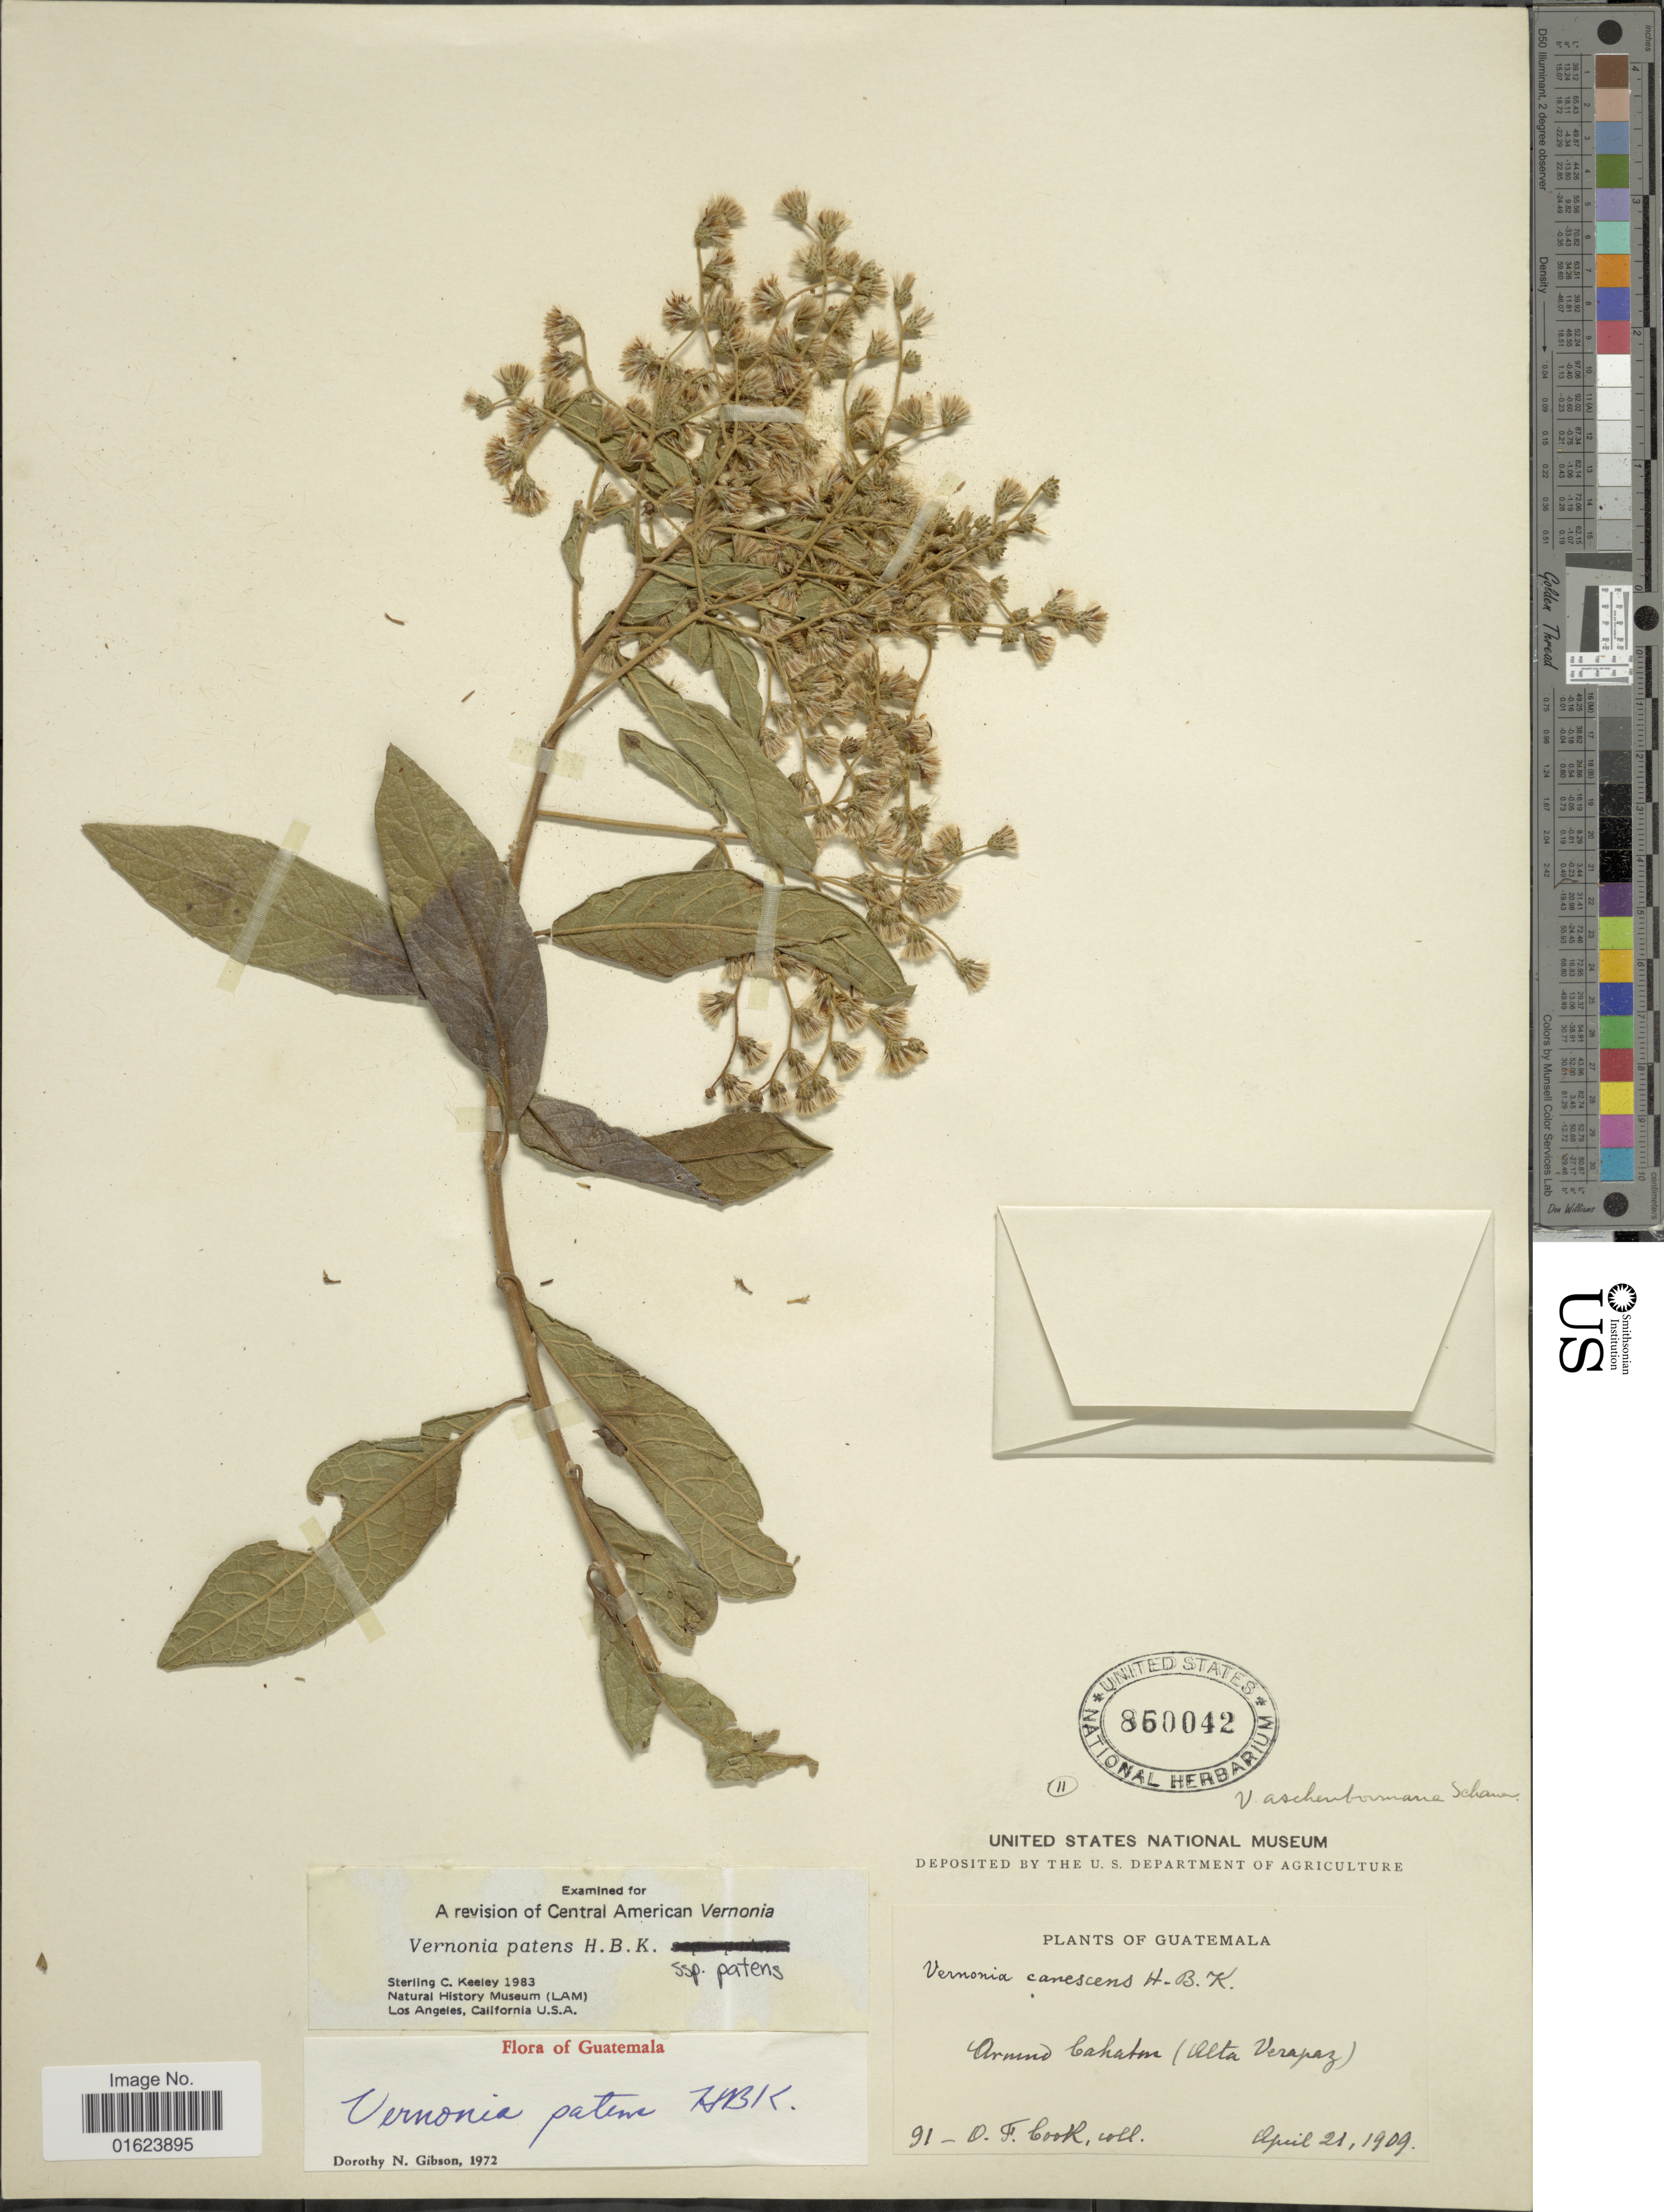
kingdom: Plantae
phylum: Tracheophyta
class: Magnoliopsida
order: Asterales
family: Asteraceae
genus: Vernonanthura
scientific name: Vernonanthura patens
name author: (Kunth) H. Rob.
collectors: O. F. Cook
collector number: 91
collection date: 1909-04-21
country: Guatemala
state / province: Alta Verapaz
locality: Guatemala. Cahabon (Alta Verapaz).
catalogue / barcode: US 850042